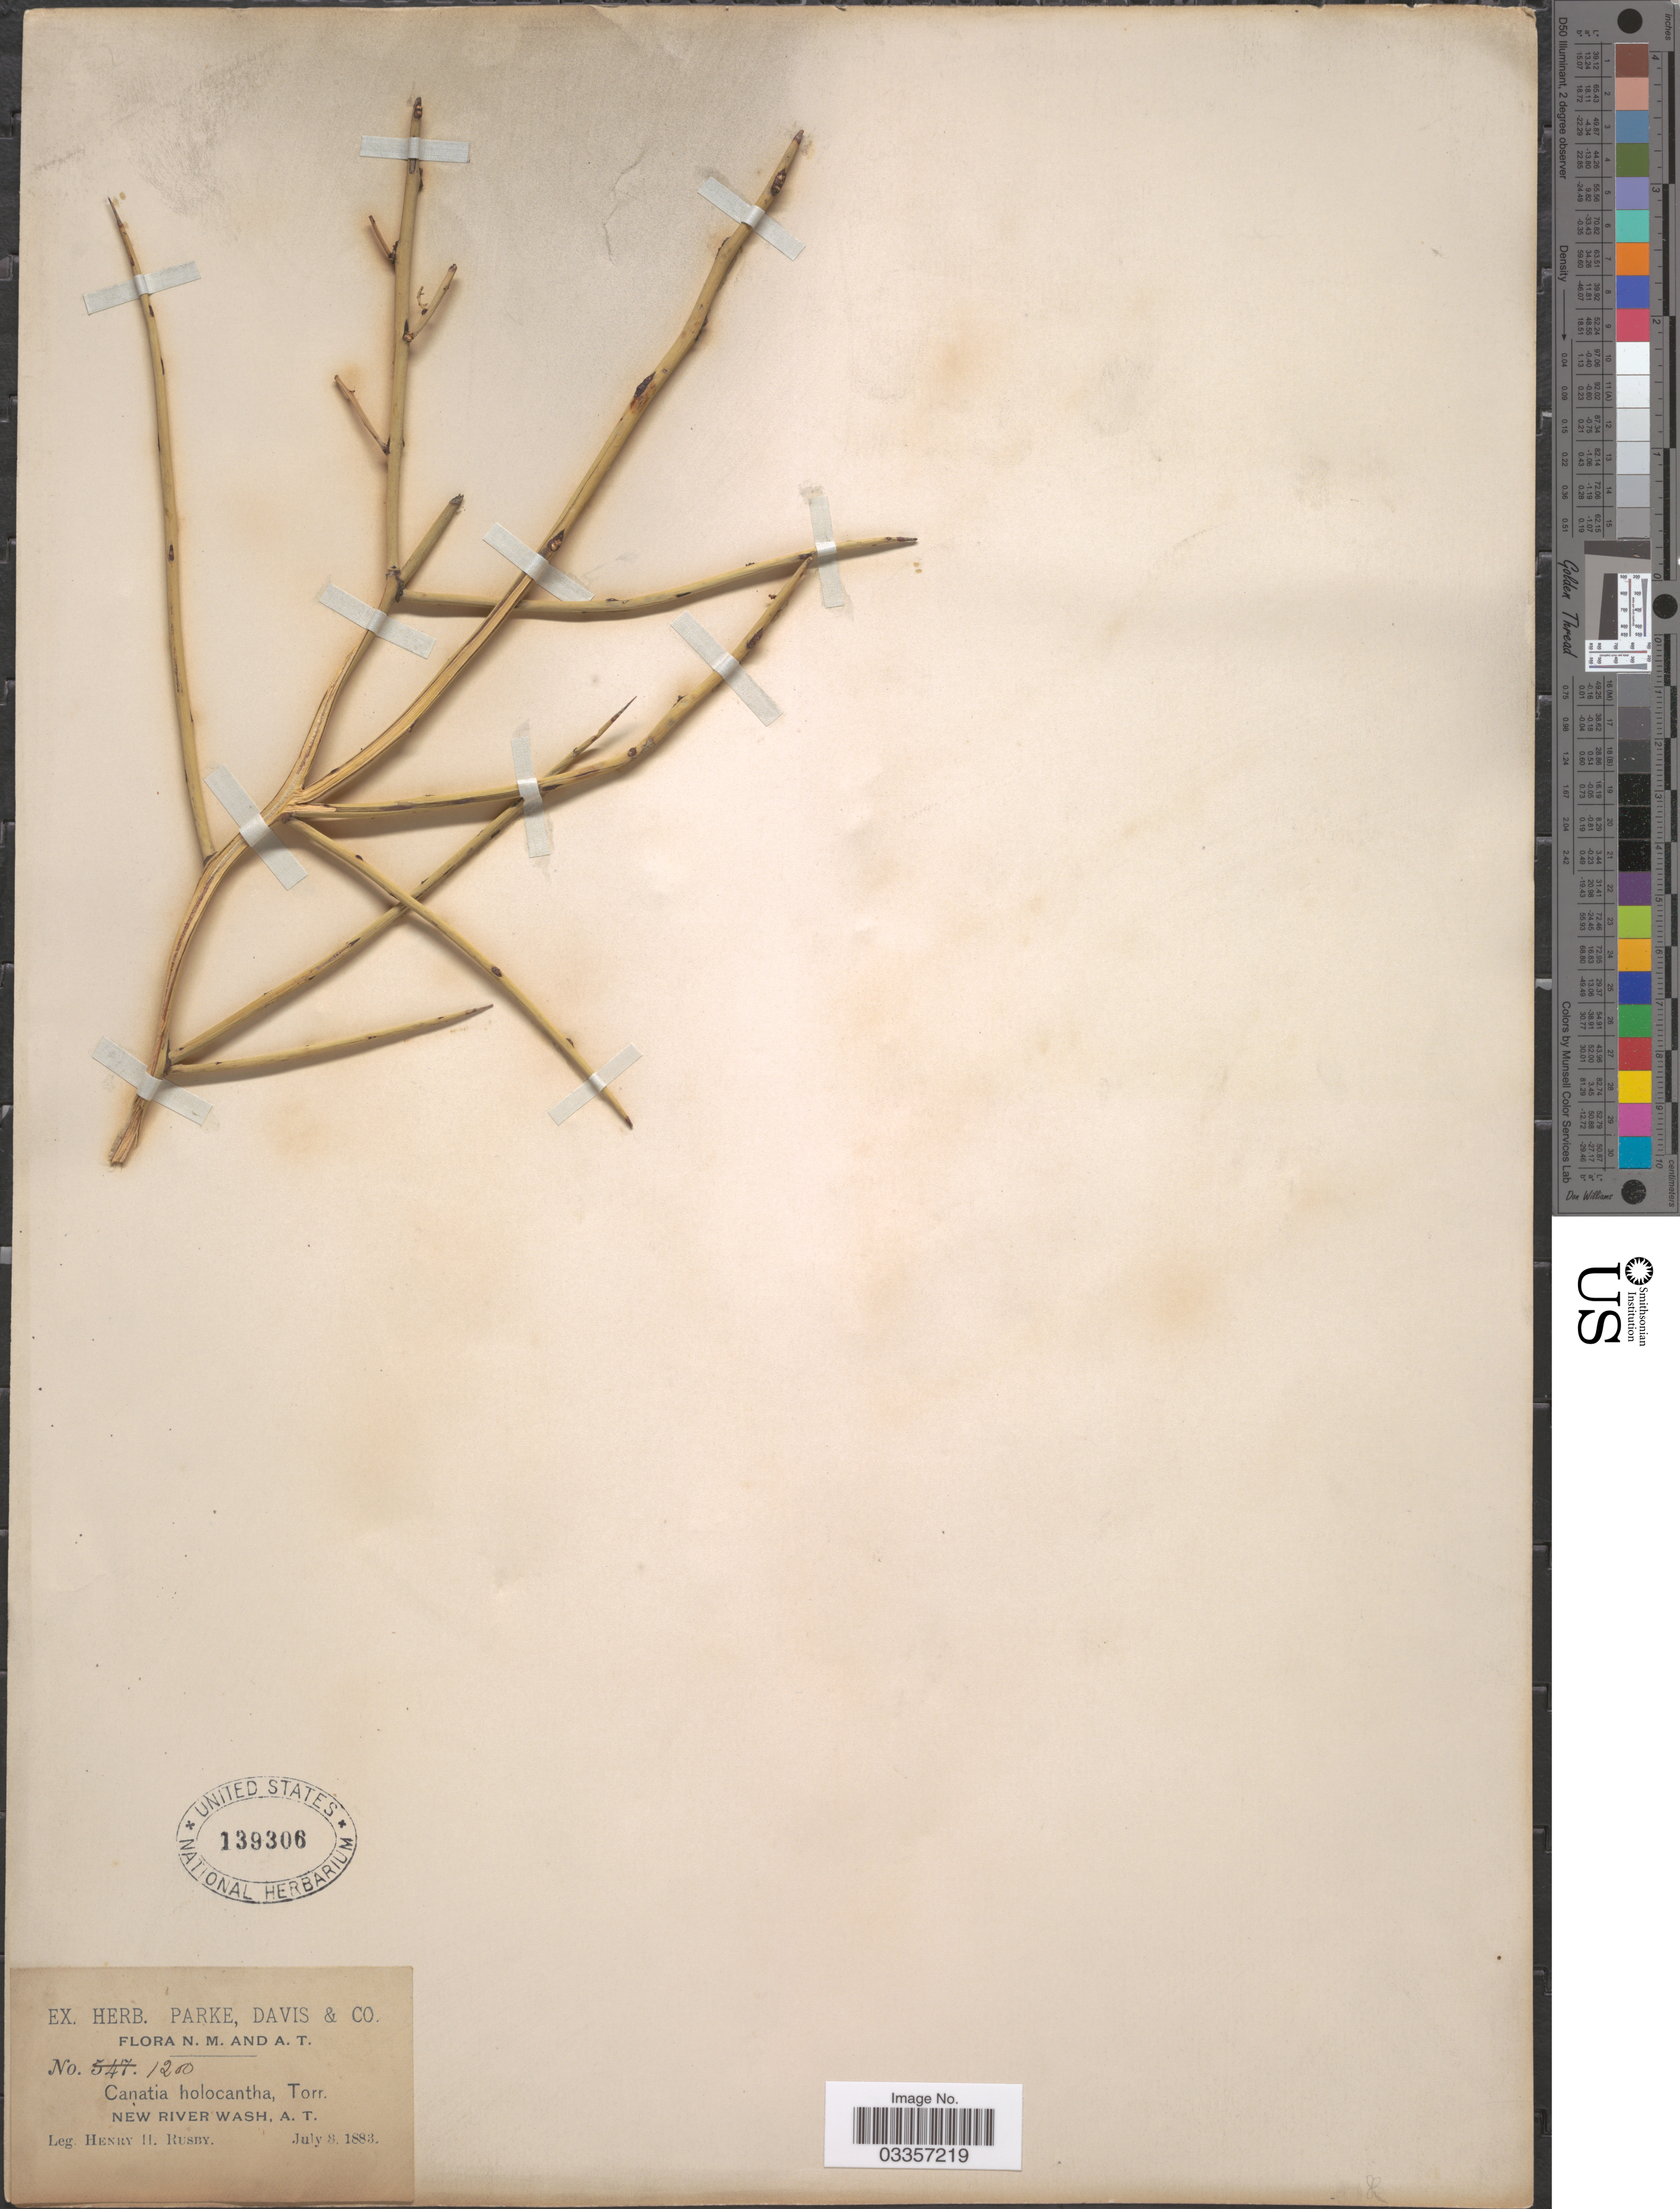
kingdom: Plantae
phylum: Tracheophyta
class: Magnoliopsida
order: Celastrales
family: Celastraceae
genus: Canotia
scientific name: Canotia holacantha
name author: Torr.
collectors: H. H. Rusby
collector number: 1200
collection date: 1883-07-08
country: United States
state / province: Arizona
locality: New River Wash, A.T.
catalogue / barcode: US 139306